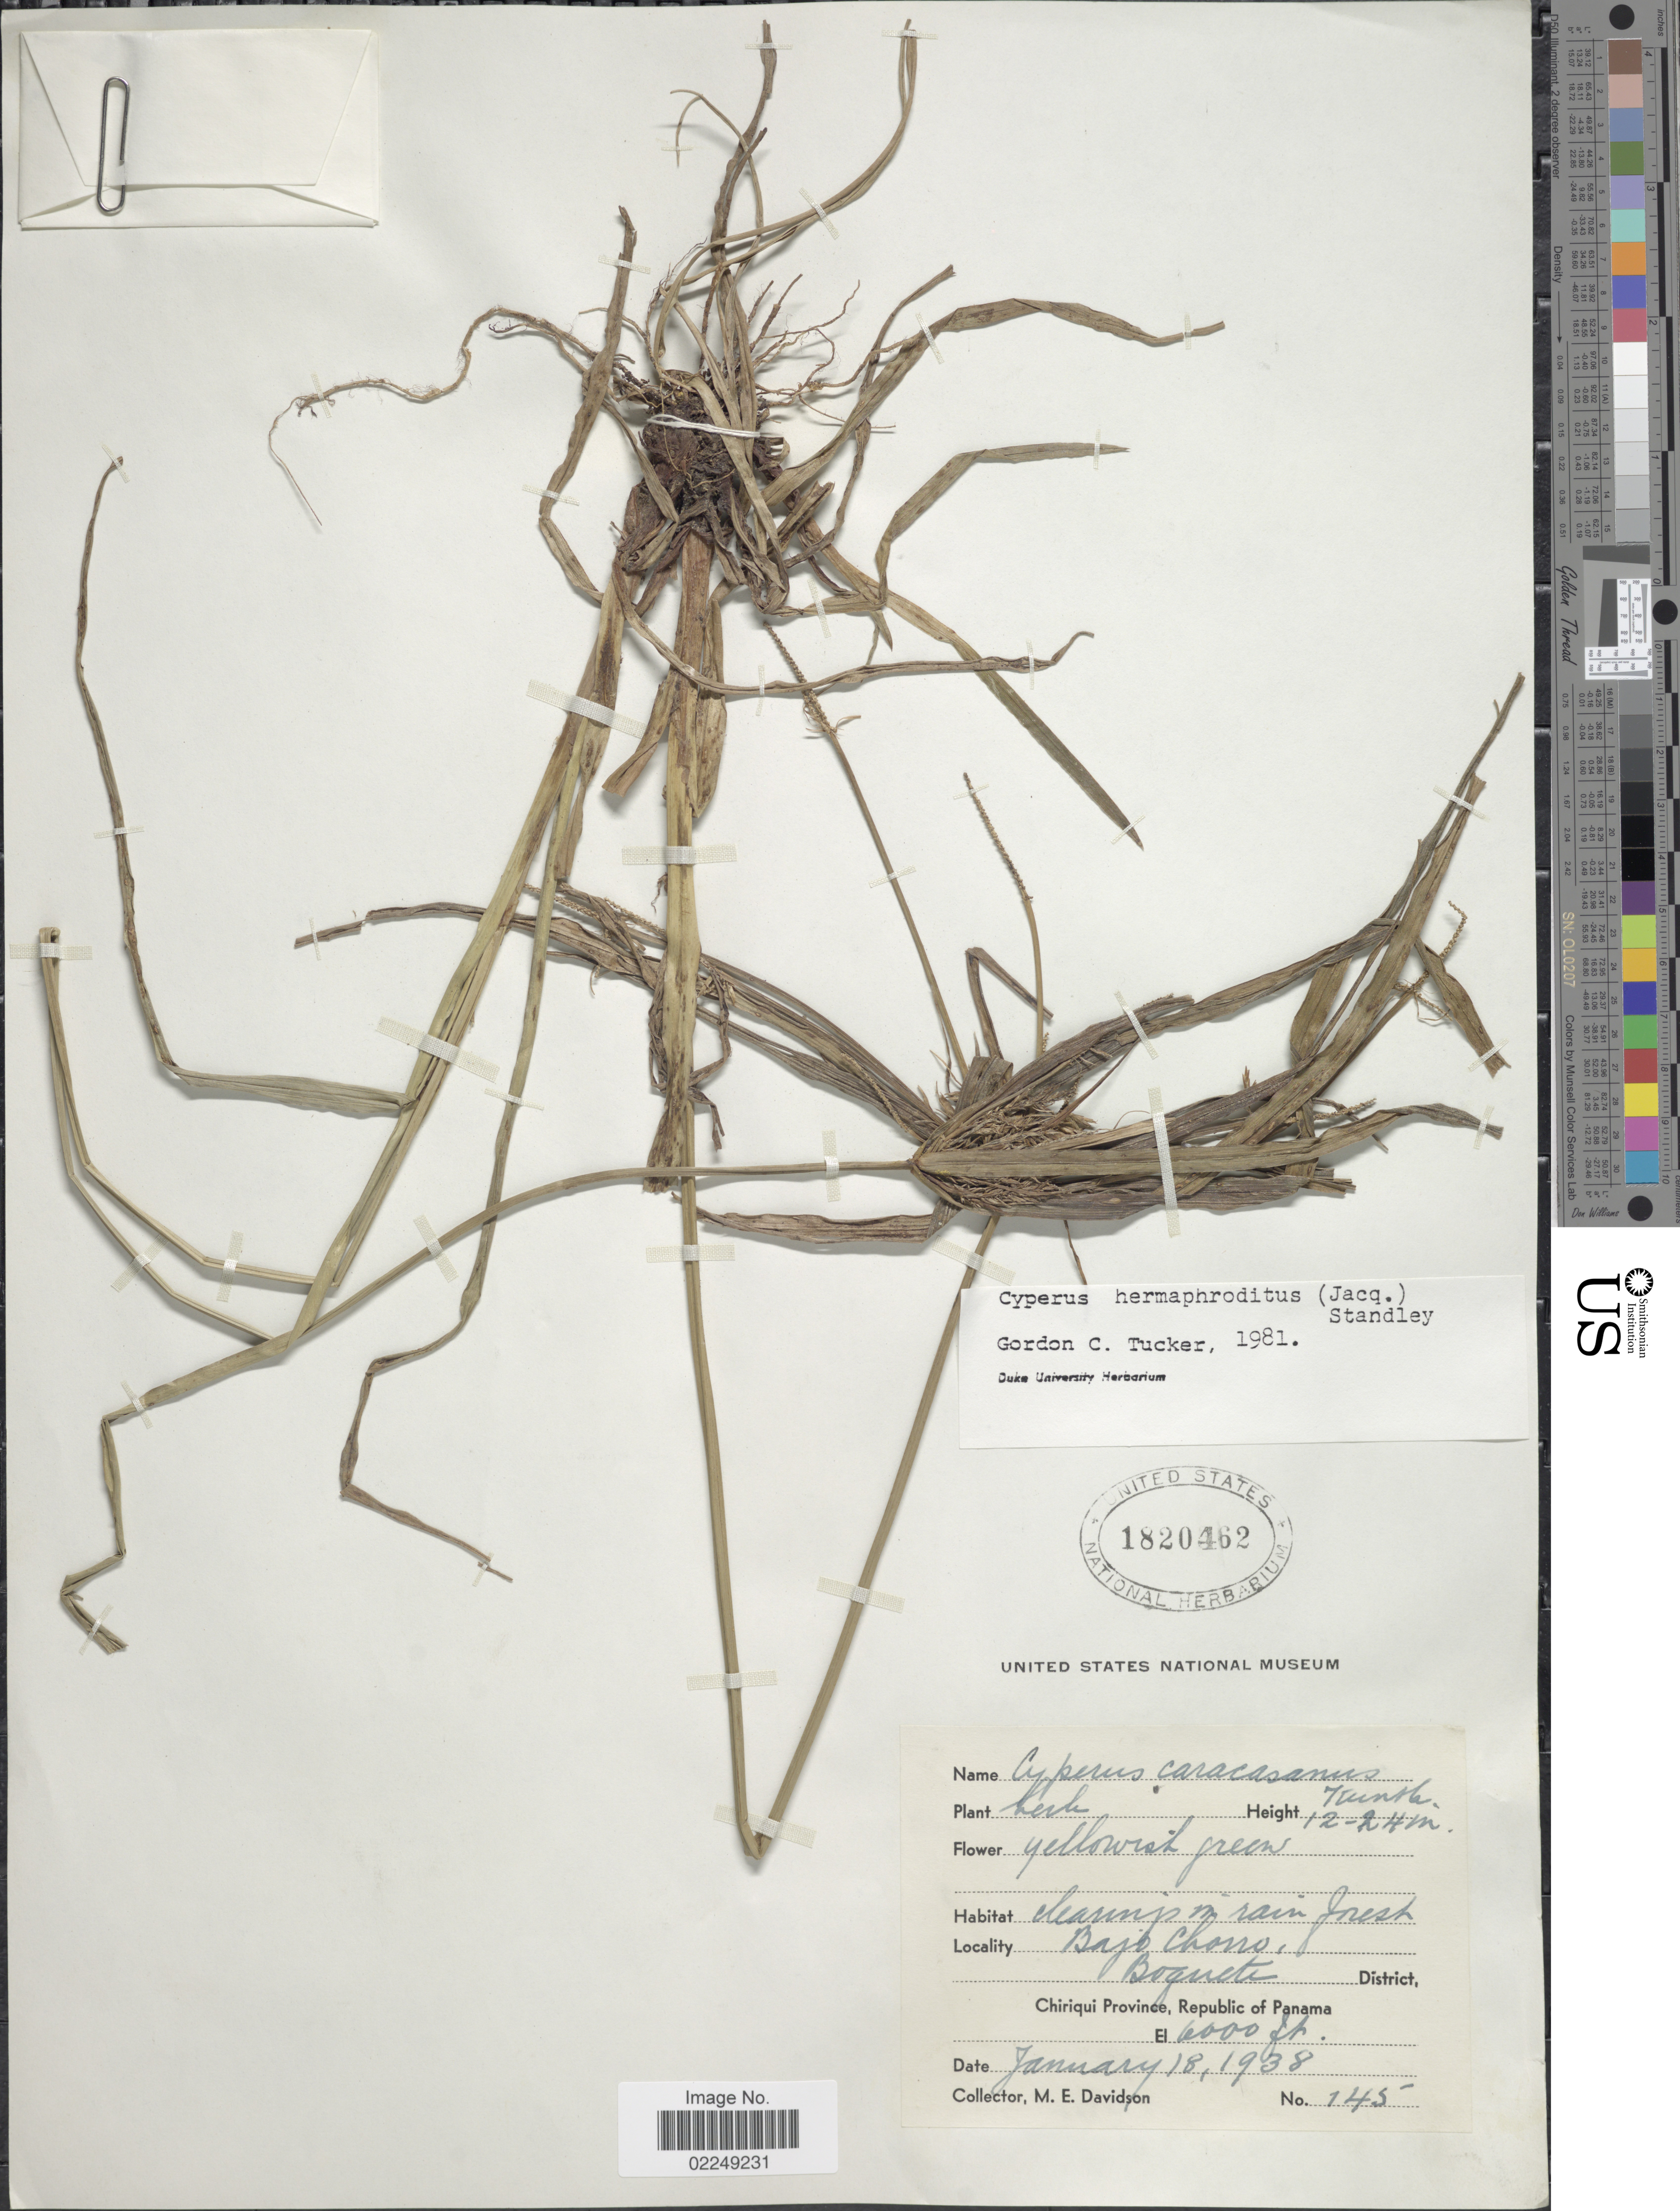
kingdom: Plantae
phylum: Tracheophyta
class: Liliopsida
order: Poales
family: Cyperaceae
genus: Cyperus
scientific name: Cyperus hermaphroditus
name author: (Jacq.) Standl.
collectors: M. E. Davidson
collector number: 145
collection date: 1938-01-18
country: Panama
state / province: Chiriqui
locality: Bajo Chorro, Boguete District, Chiriqui Province, Republic of Panama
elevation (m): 1829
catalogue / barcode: US 1820462